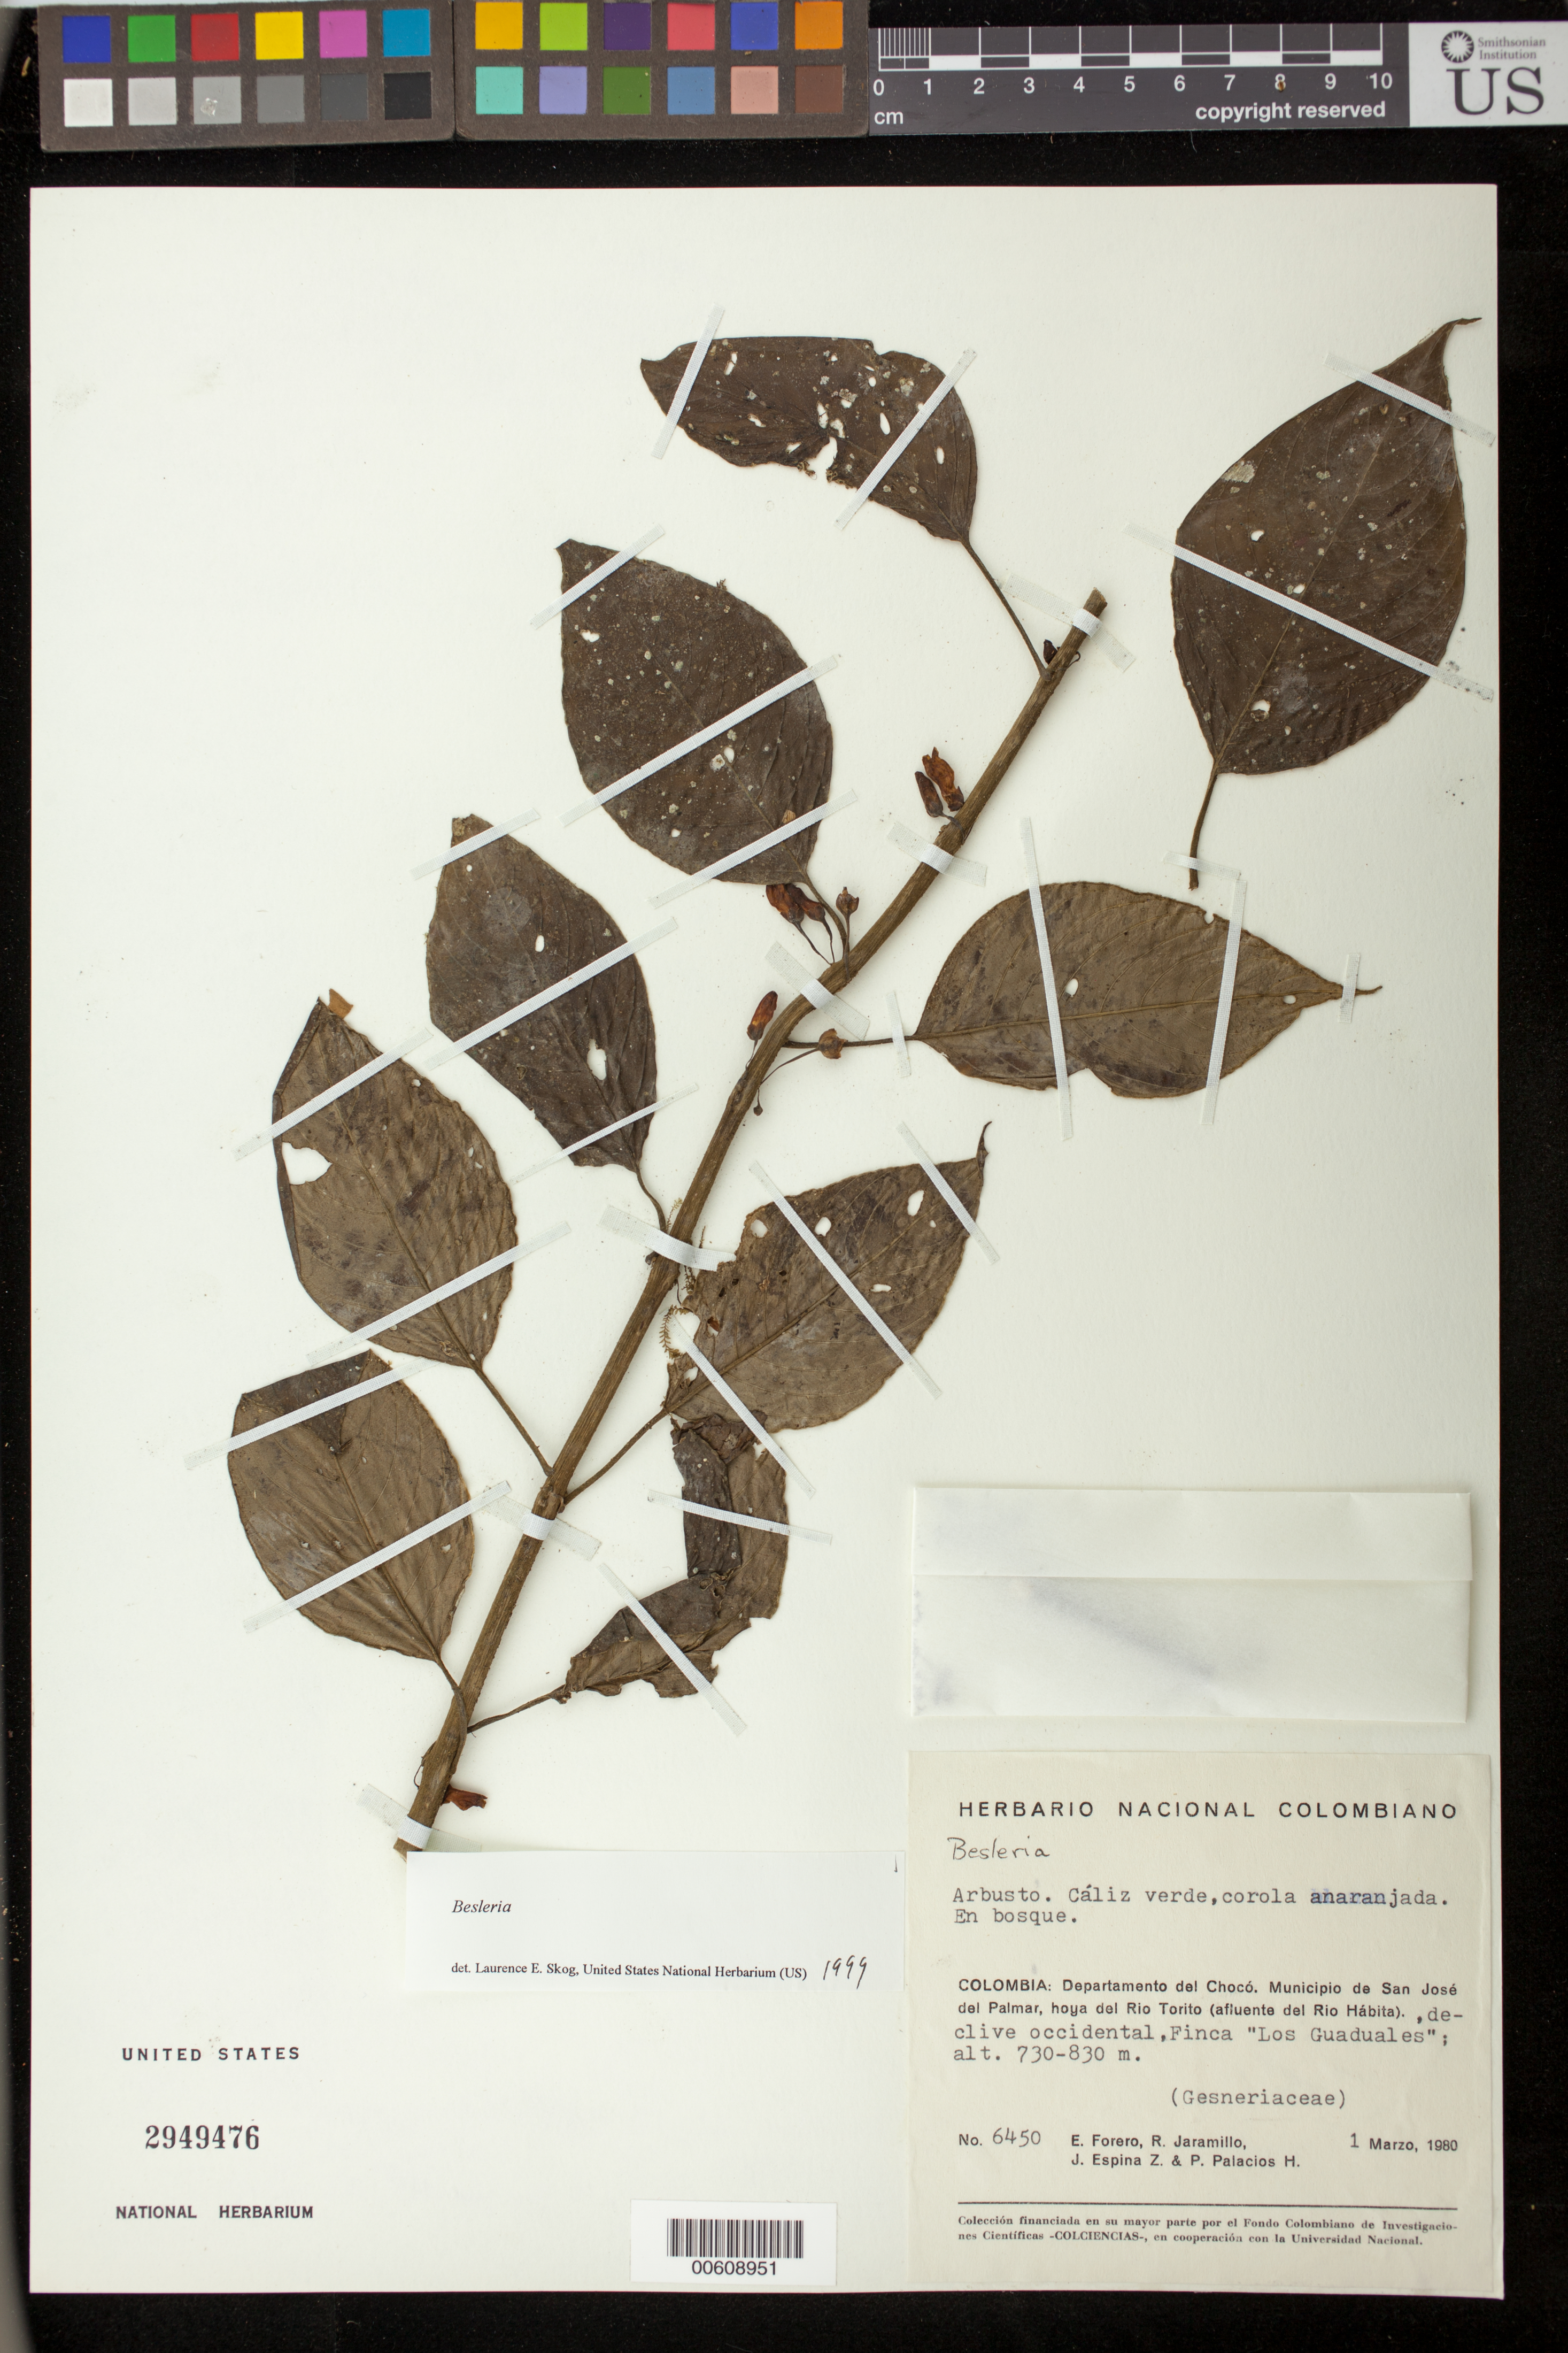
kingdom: Plantae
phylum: Tracheophyta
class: Magnoliopsida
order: Lamiales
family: Gesneriaceae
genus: Besleria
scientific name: Besleria sp.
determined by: Skog, Laurence E.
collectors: E. Forero, R. Jaramillo M., J. Espina & P. Palacios H.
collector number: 6450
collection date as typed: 01 Mar 1980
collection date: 1980-03-01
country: Colombia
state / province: Chocó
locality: Mpio. de San José del Palmar, hoya del Rio Torito (afluente del Rio Hábita), declive occidental, Finca "Los Guaduales"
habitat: En bosque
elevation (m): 730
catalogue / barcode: US 2949476